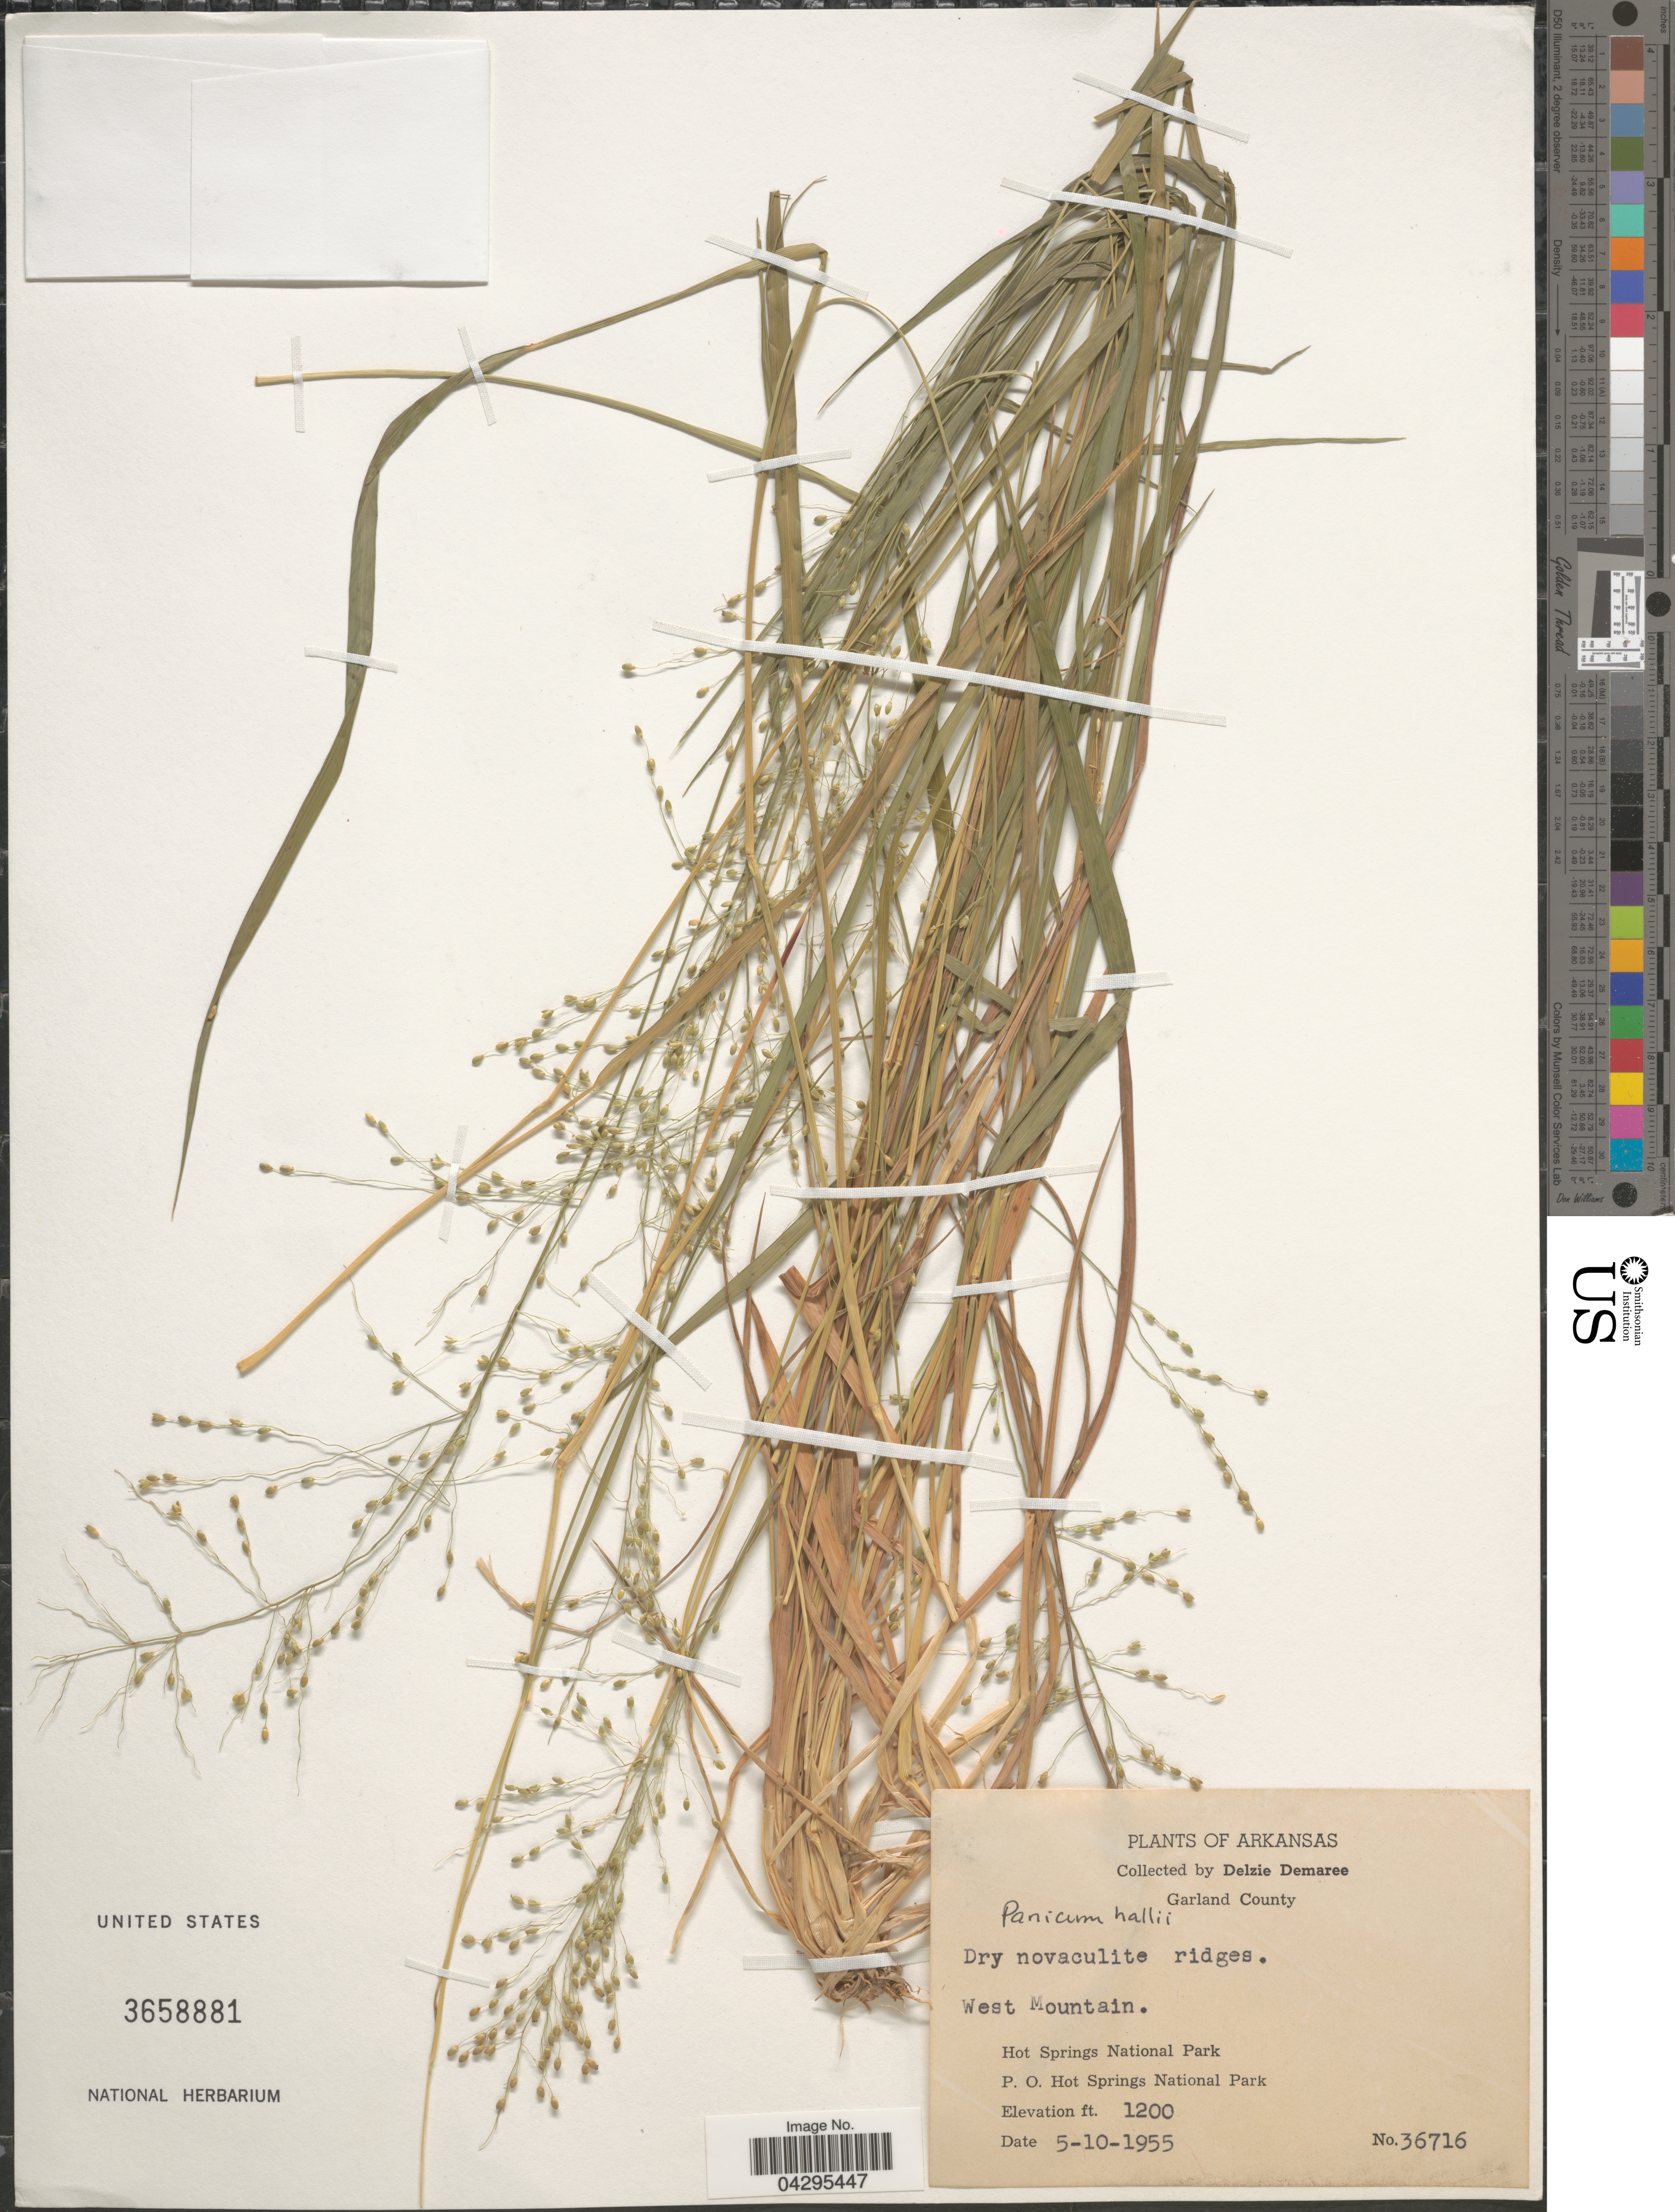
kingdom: Plantae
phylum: Tracheophyta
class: Liliopsida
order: Poales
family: Poaceae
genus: Panicum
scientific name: Panicum hallii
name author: Vasey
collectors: D. Demaree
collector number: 36716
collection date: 1955-05-10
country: United States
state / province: Arkansas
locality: Garland County. West Mountain. Hot Springs National Park. P. O. Hot Springs National Park.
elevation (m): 366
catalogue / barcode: US 3658881